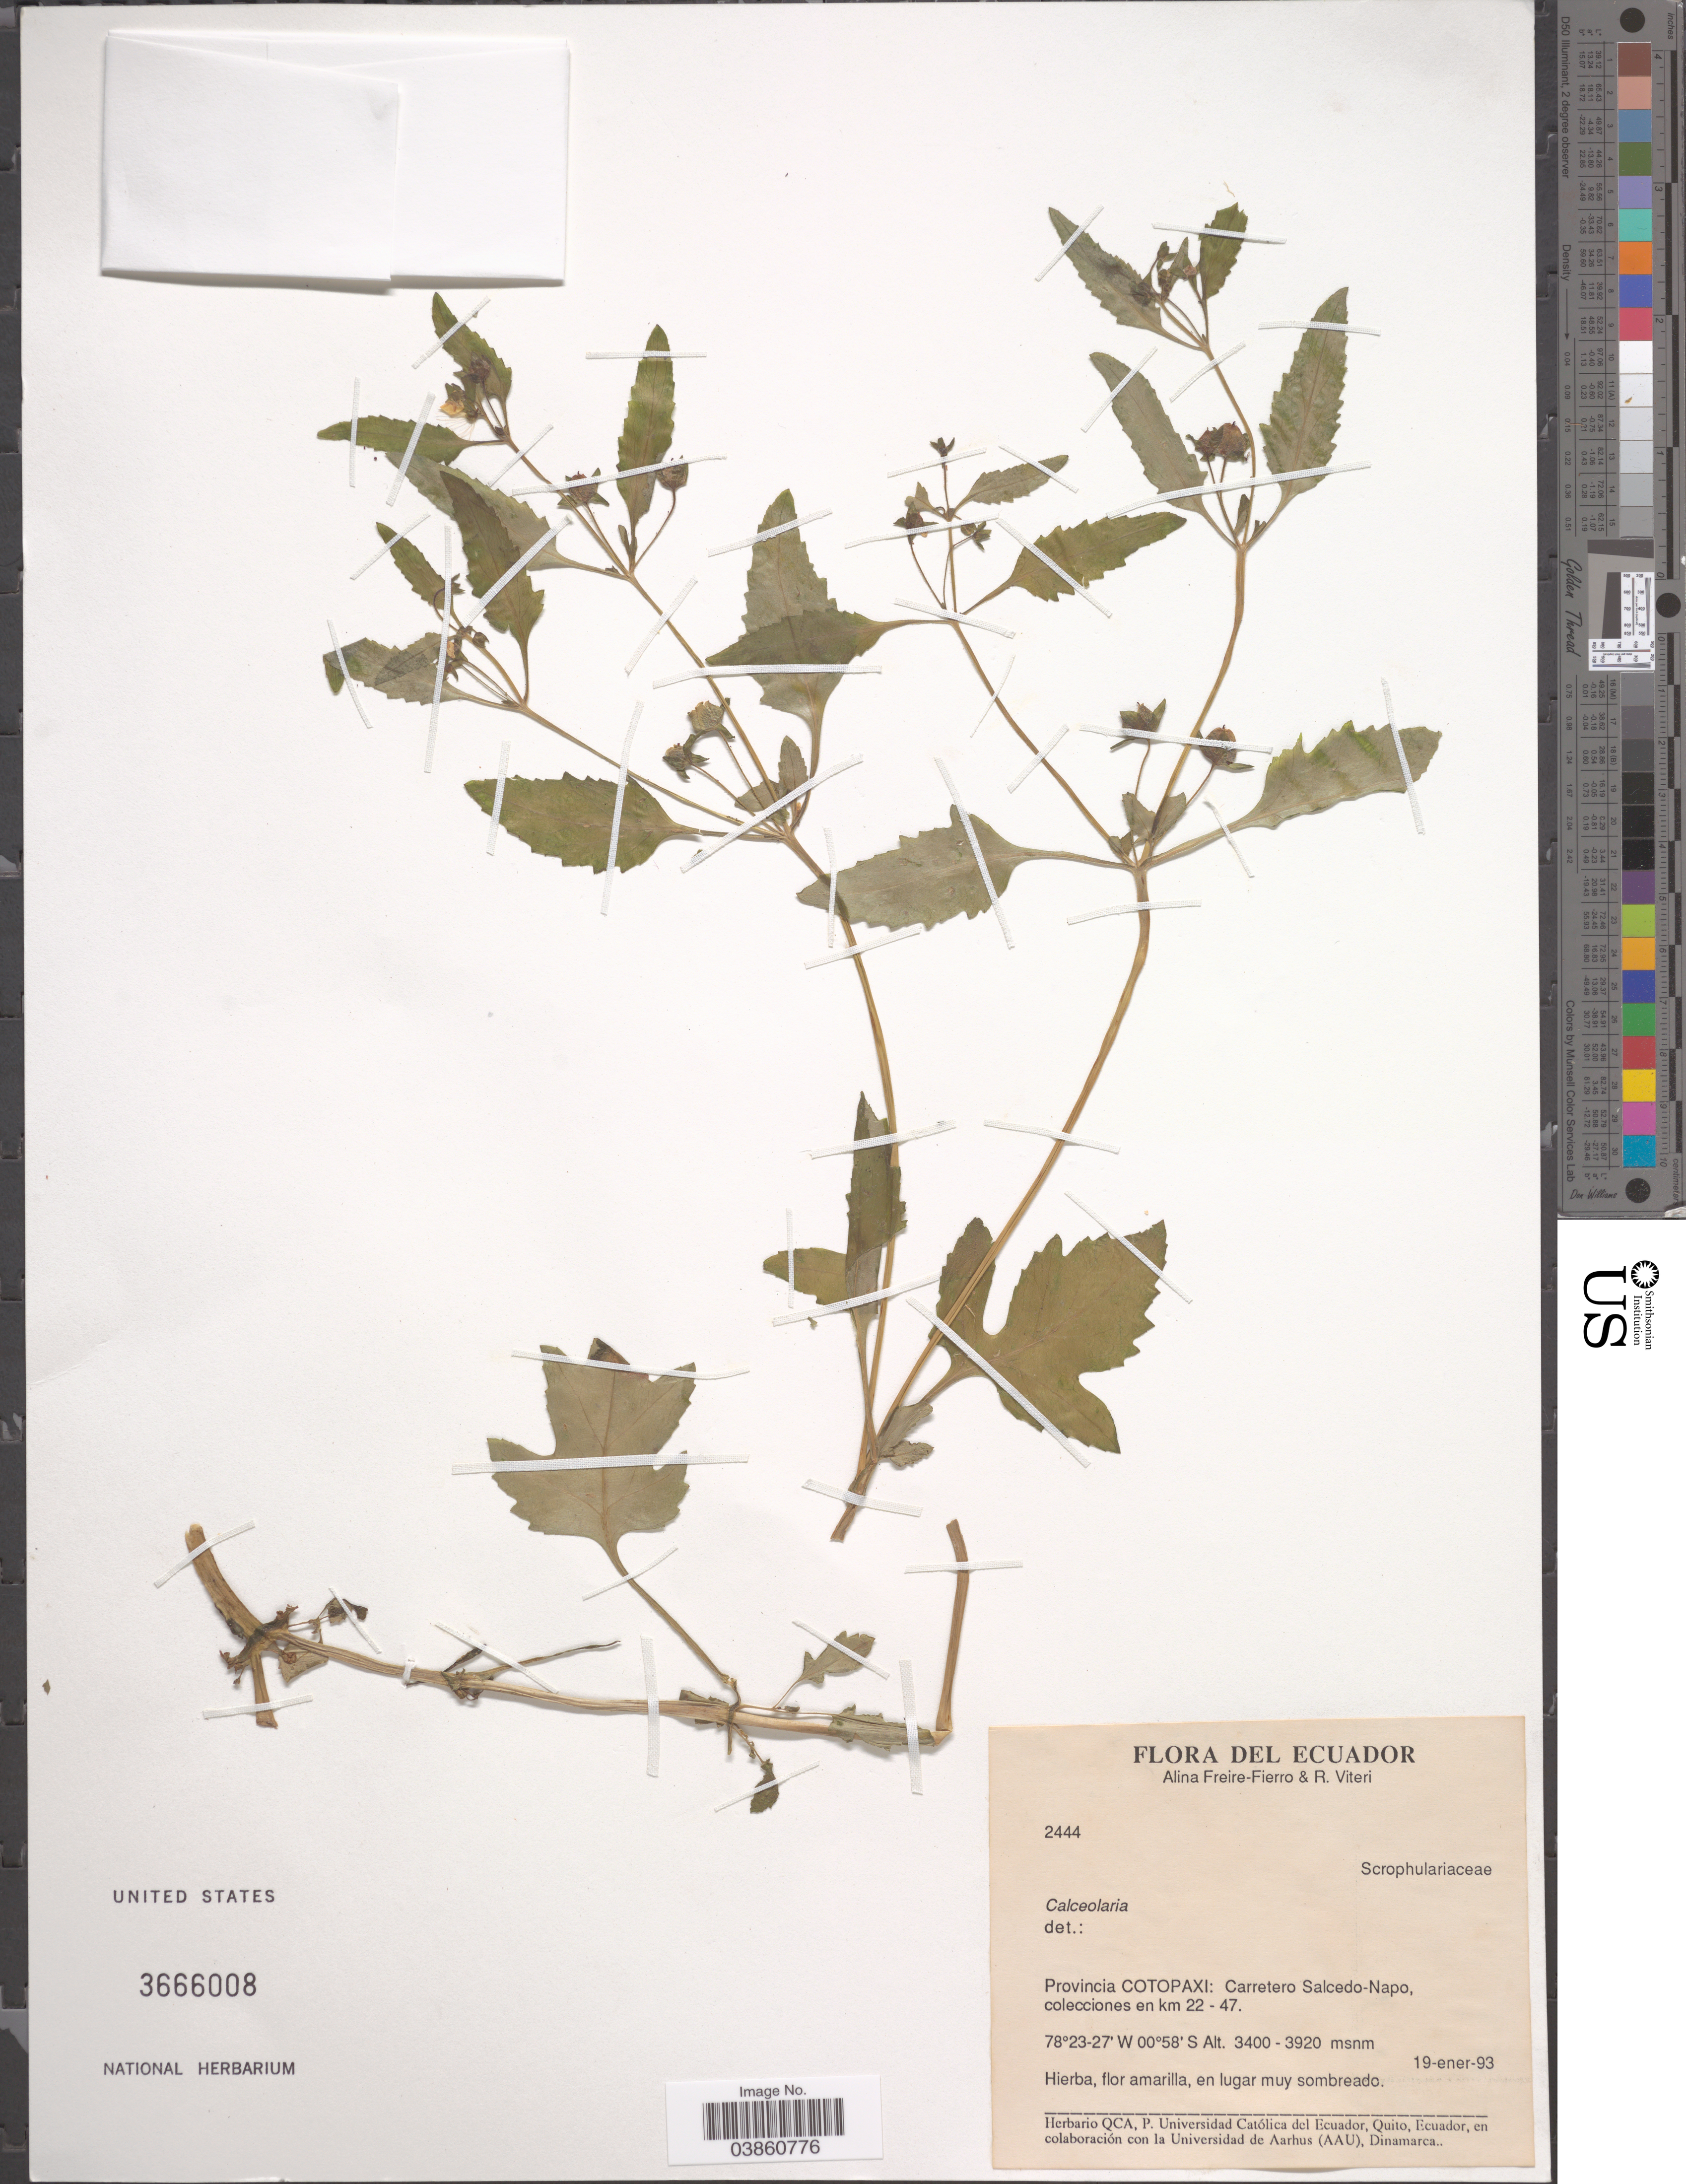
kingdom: Plantae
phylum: Tracheophyta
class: Magnoliopsida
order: Lamiales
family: Calceolariaceae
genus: Calceolaria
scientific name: Calceolaria sp.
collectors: A. Freire-Fierro & R. Viteri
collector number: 2444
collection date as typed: Transcribed d/m/y: 19/1/93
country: Ecuador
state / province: Cotopaxi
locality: Carretero Salcedo-Napo, colecciones en km 22 - 47.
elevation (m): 3400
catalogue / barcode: US 3666008